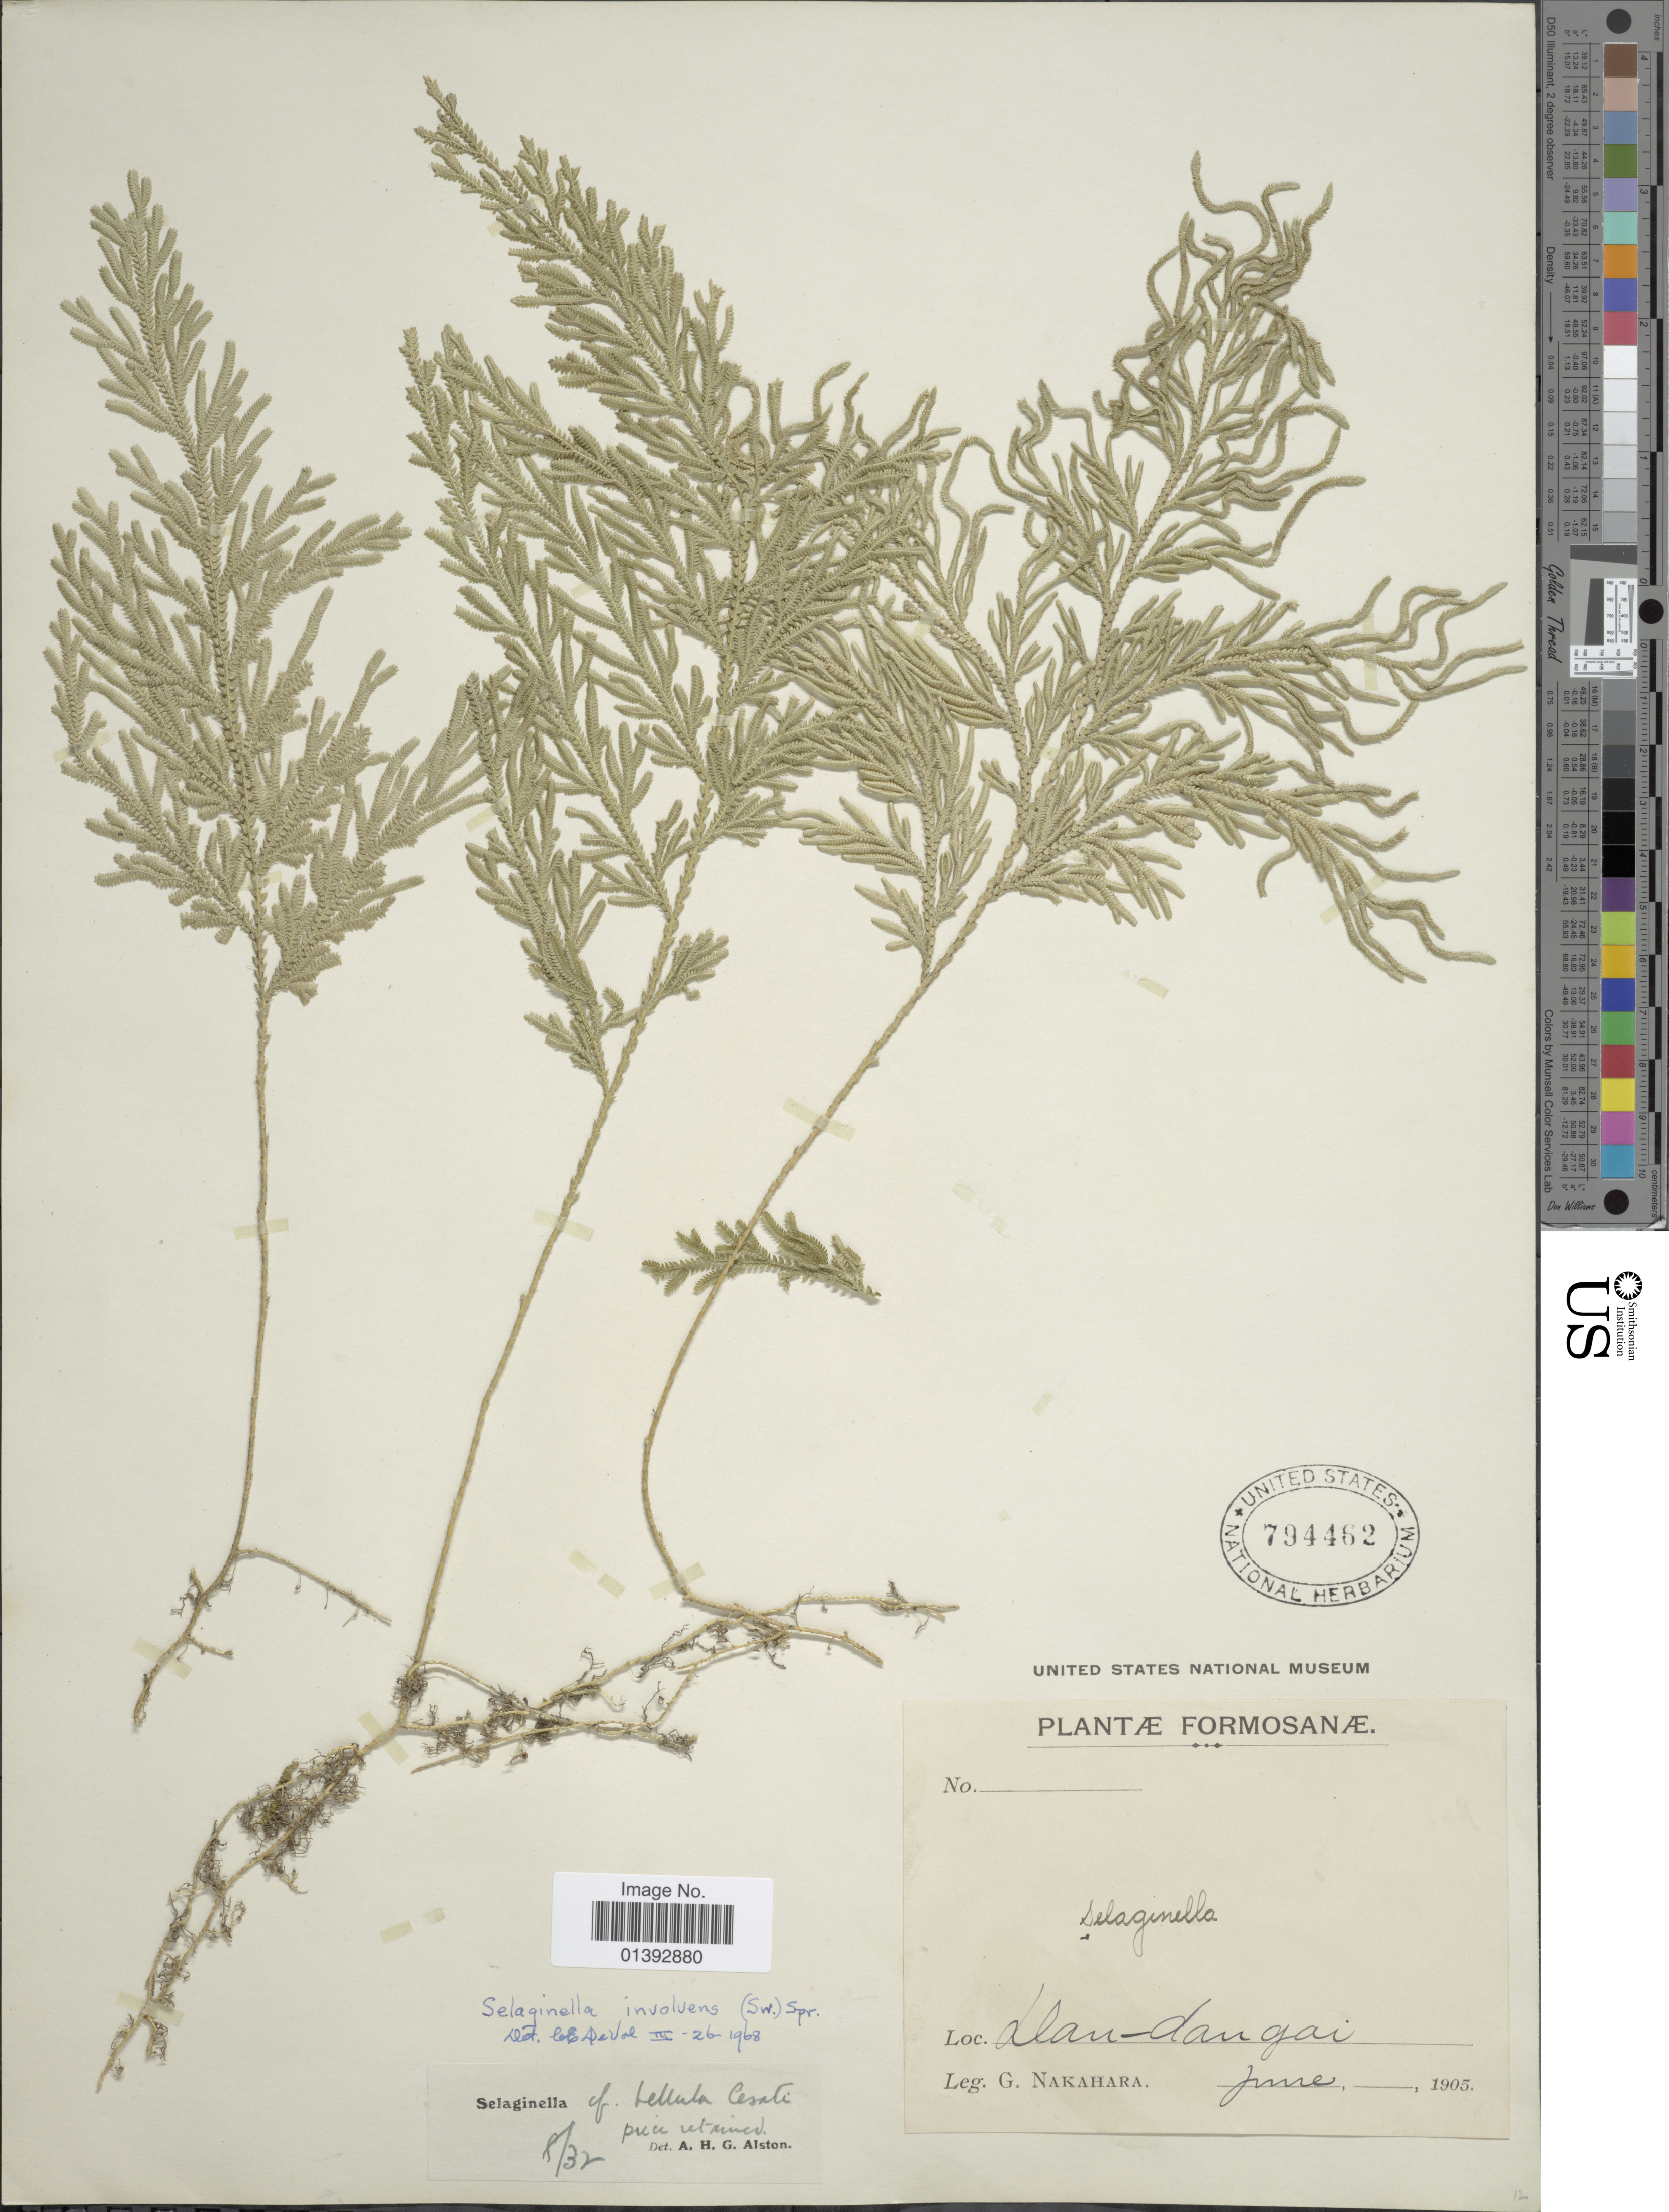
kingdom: Plantae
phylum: Tracheophyta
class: Lycopodiopsida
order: Selaginellales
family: Selaginellaceae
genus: Selaginella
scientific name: Selaginella involvens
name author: (Sw.) Spring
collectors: G. Nakahara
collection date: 1905-06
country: Taiwan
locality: Dan-dangai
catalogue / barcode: US 794462